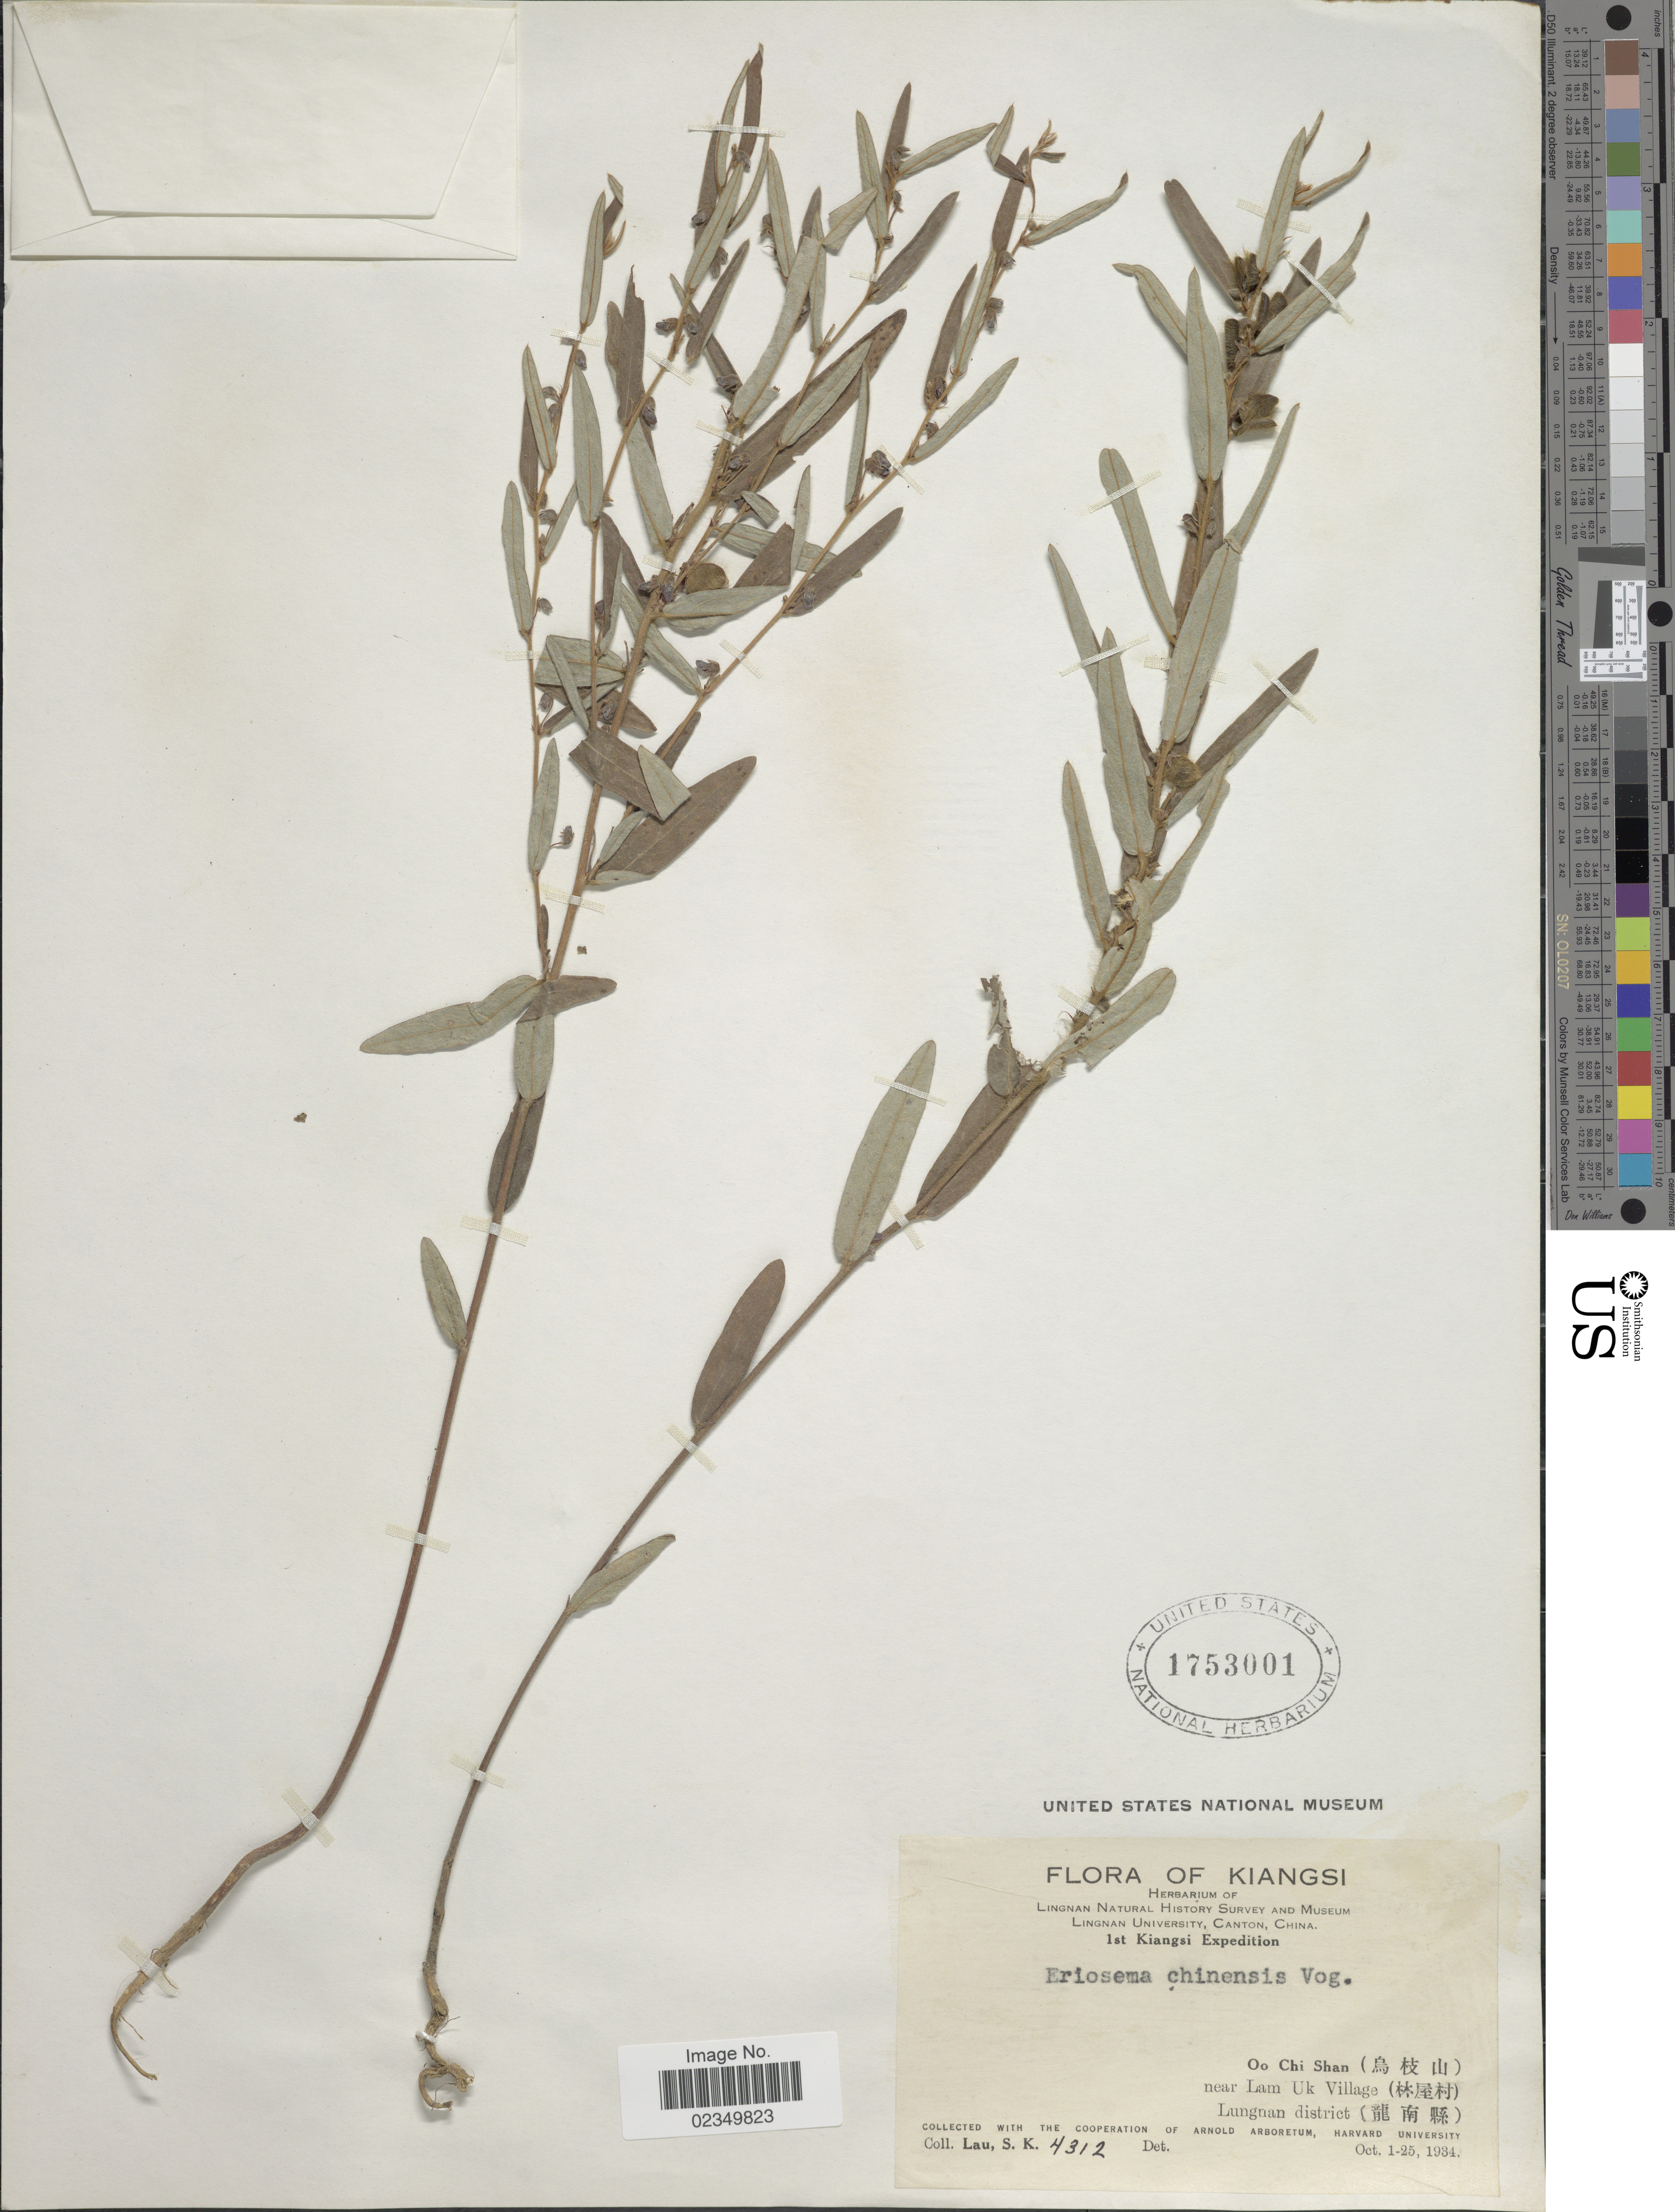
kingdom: Plantae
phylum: Tracheophyta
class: Magnoliopsida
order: Fabales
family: Fabaceae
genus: Eriosema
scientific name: Eriosema chinense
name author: Vogel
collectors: S. K. Lau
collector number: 4312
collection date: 1934-10-01/1934-10-25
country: China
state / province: Jiangxi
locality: Kiangsi, Oo Chi Shan near Lam Uk Village, Lungnan district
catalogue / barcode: US 1753001